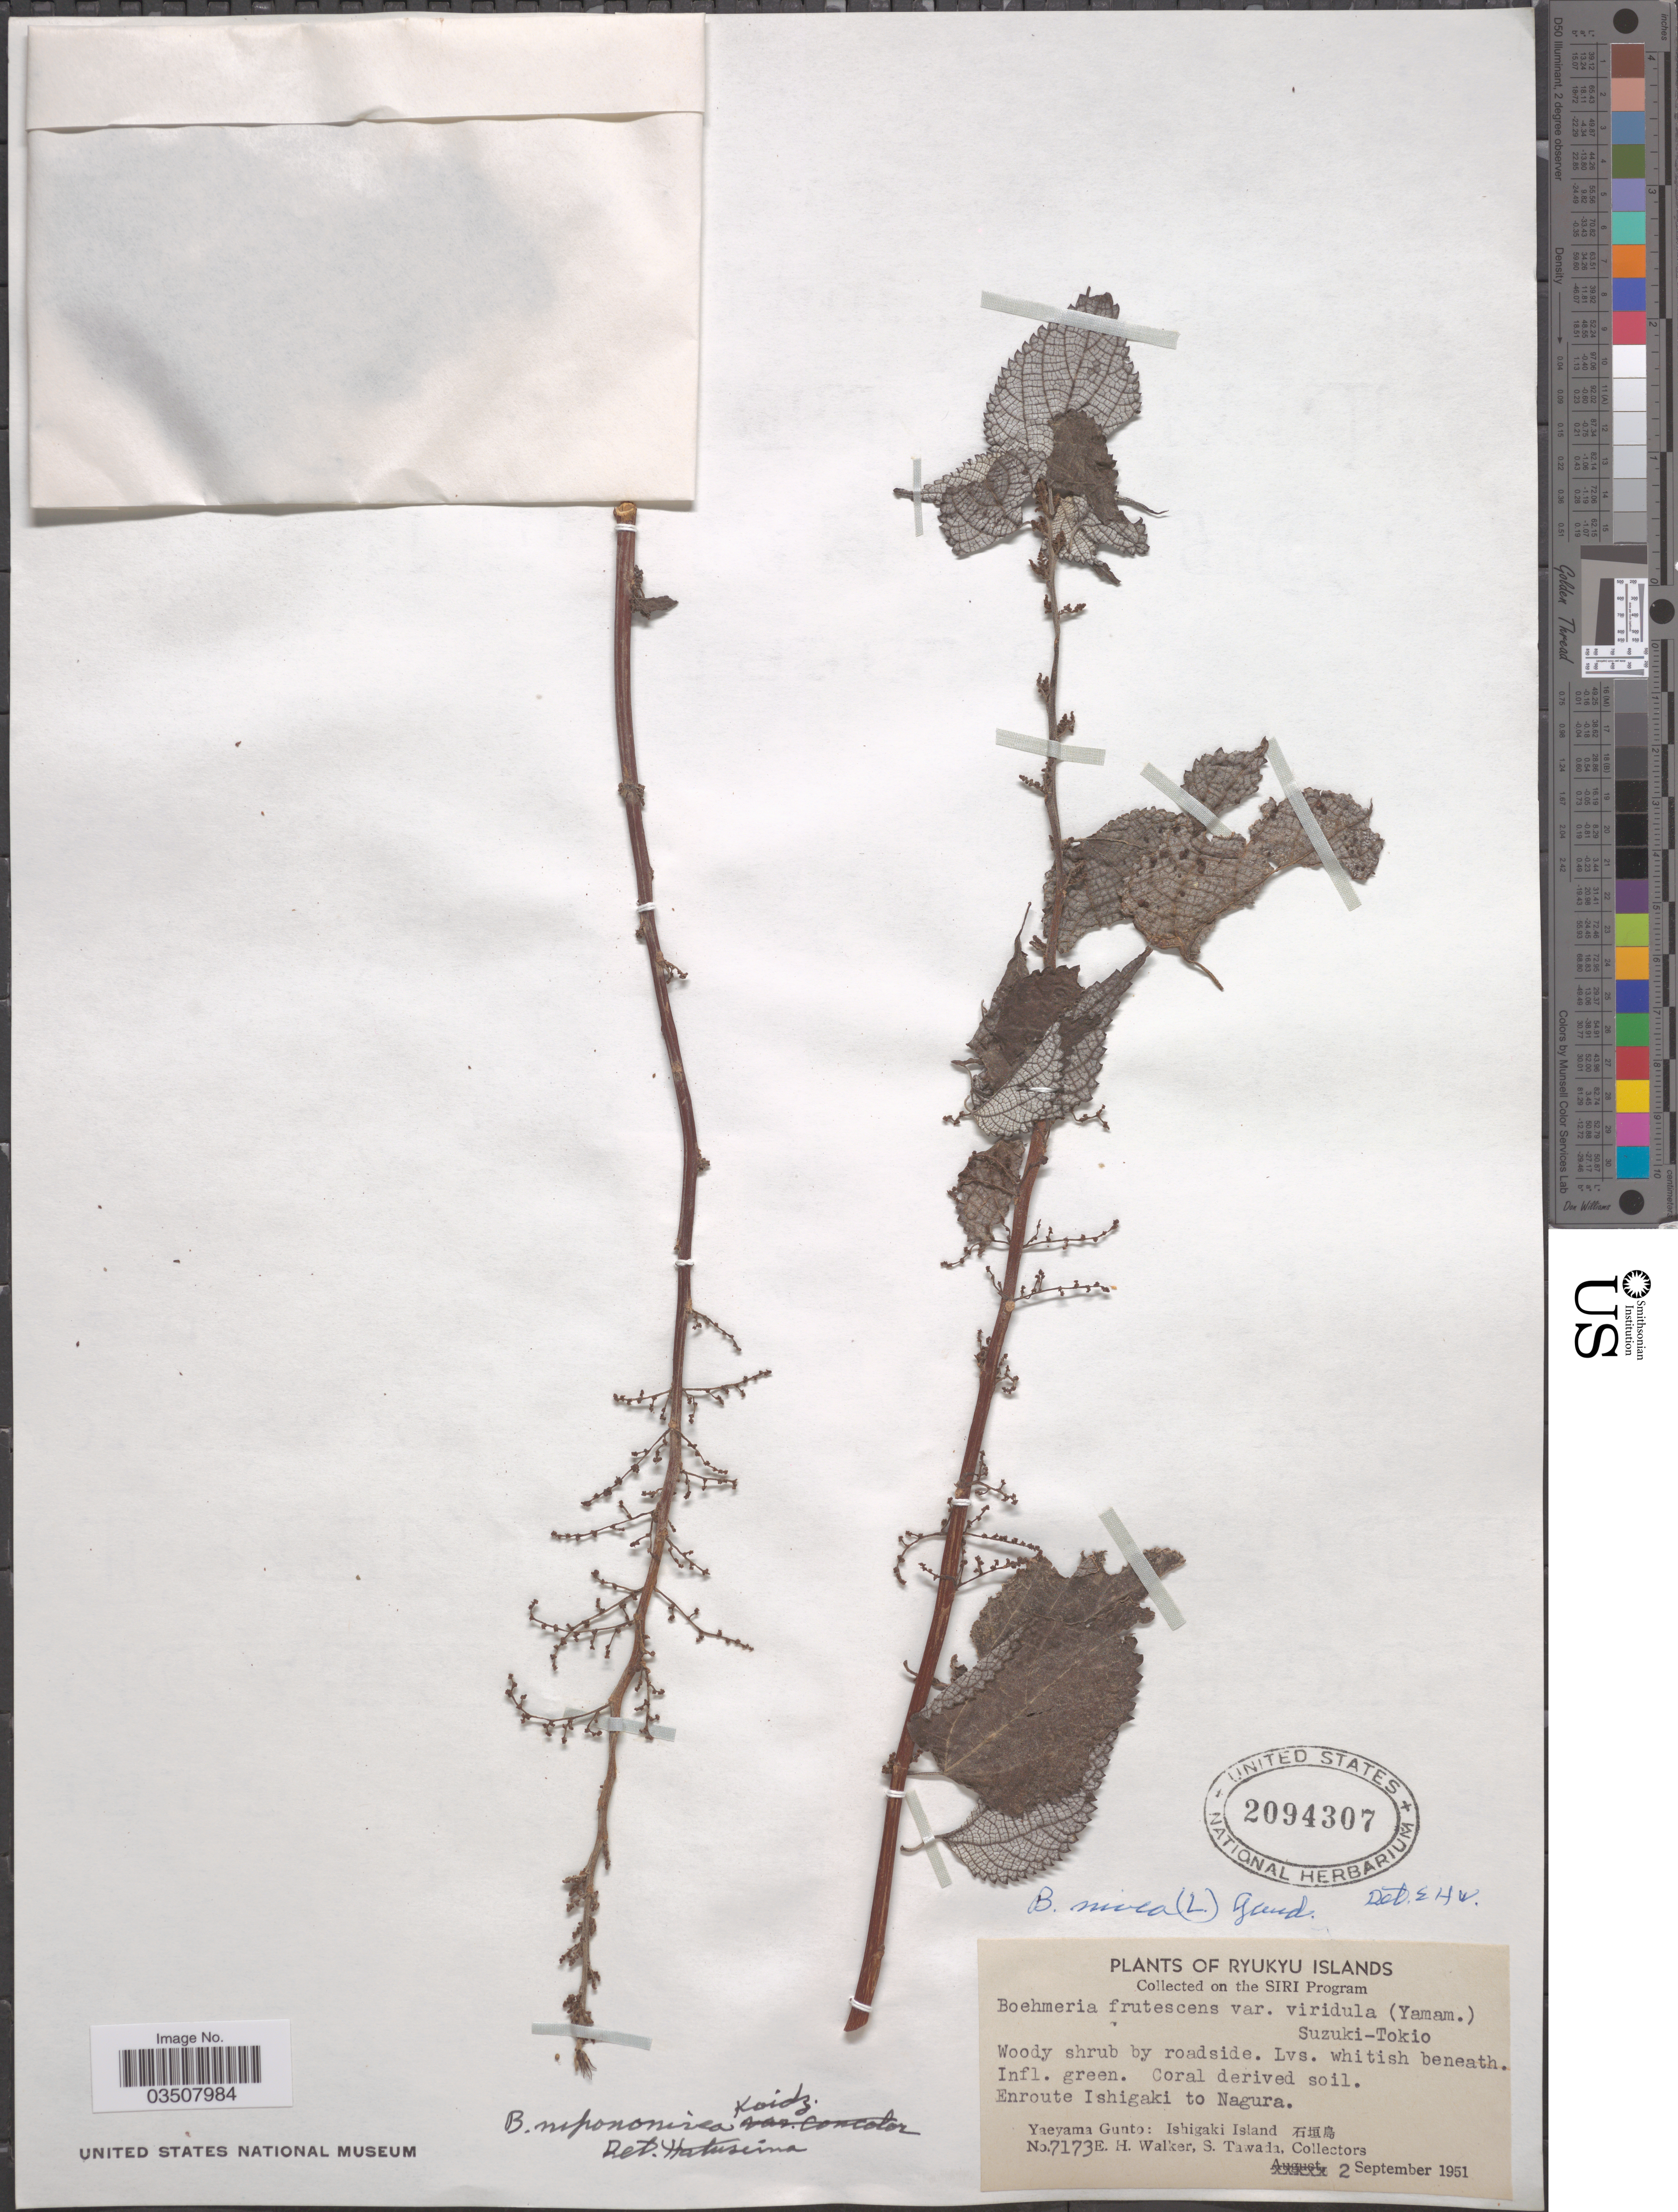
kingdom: Plantae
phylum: Tracheophyta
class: Magnoliopsida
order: Rosales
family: Urticaceae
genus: Boehmeria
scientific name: Boehmeria nivea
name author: (L.) Gaudich.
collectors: E. H. Walker & S. Tawada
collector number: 7173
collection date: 1951-09-02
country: Japan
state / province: Okinawa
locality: Ryukyu Islands. Enroute Ishigaki to Nagura. Yaeyama Gunto: Ishigaki Island X.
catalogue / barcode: US 2094307